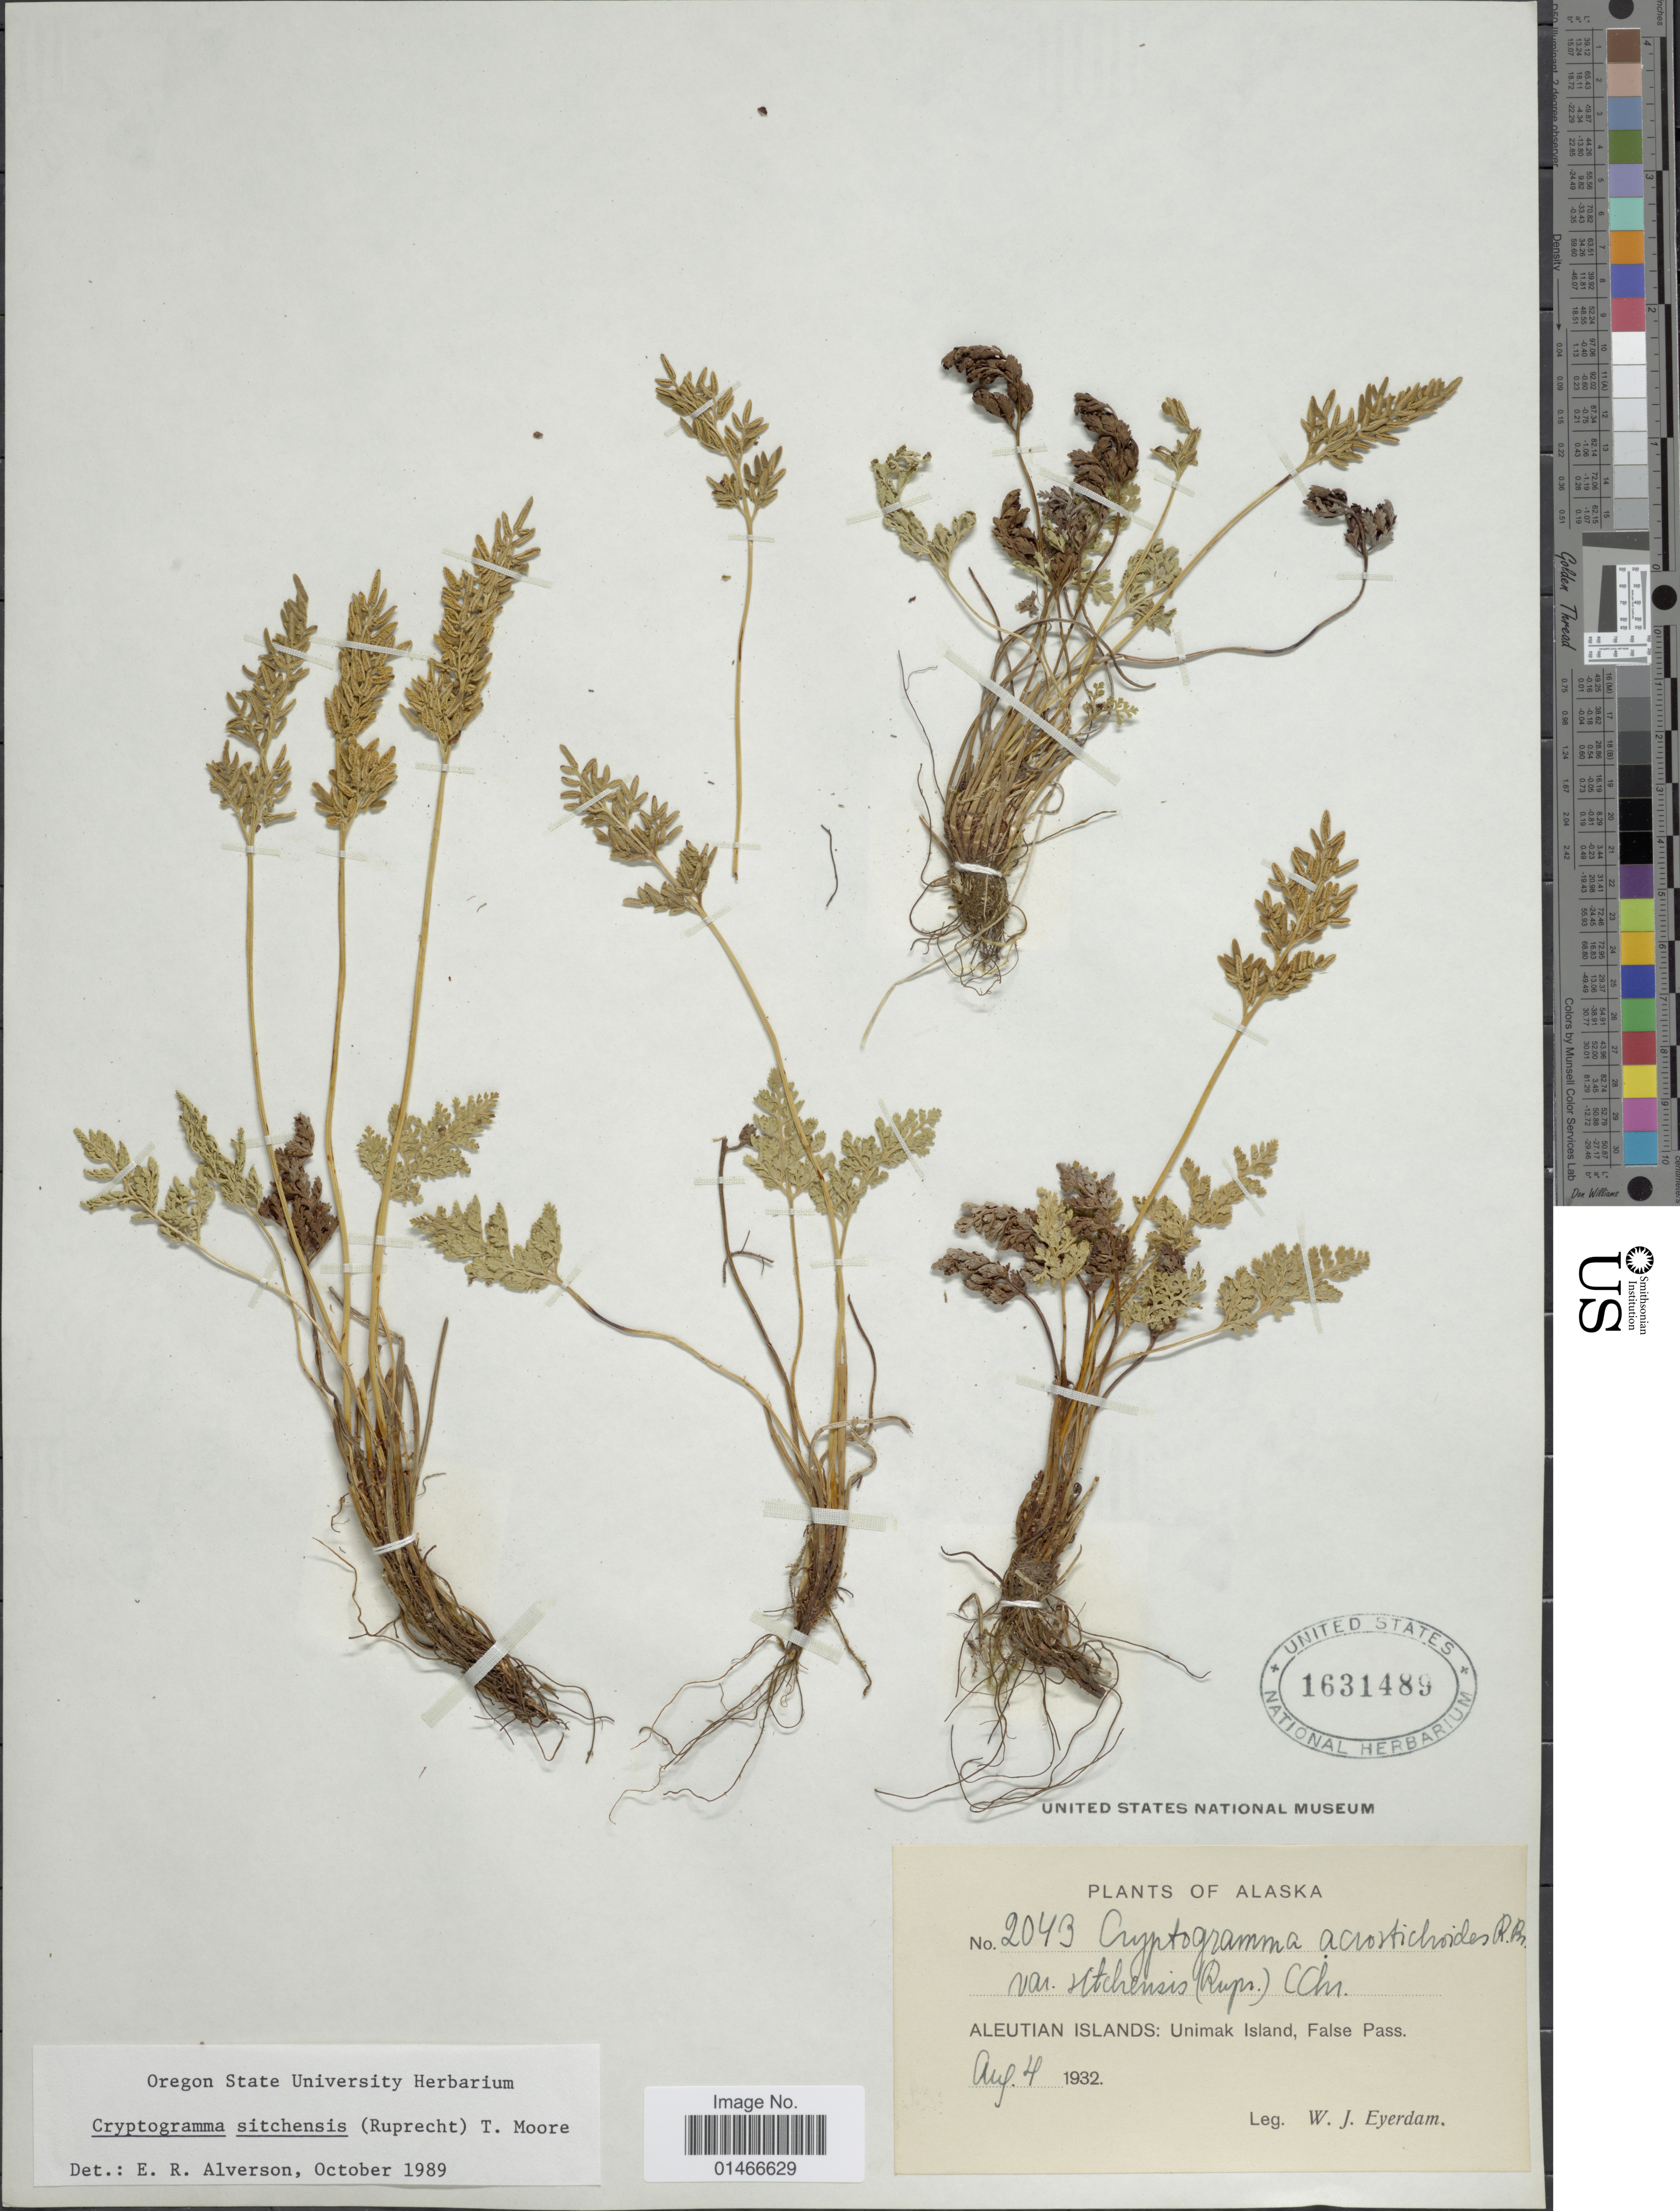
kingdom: Plantae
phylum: Tracheophyta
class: Polypodiopsida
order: Polypodiales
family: Pteridaceae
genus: Cryptogramma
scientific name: Cryptogramma sitchensis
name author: (Rupr.) T. Moore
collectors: W. J. Eyerdam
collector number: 2043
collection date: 1932-08-04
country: United States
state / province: Alaska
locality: Aleutian Islands: Unimak Island, False Pass.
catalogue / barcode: US 1631489